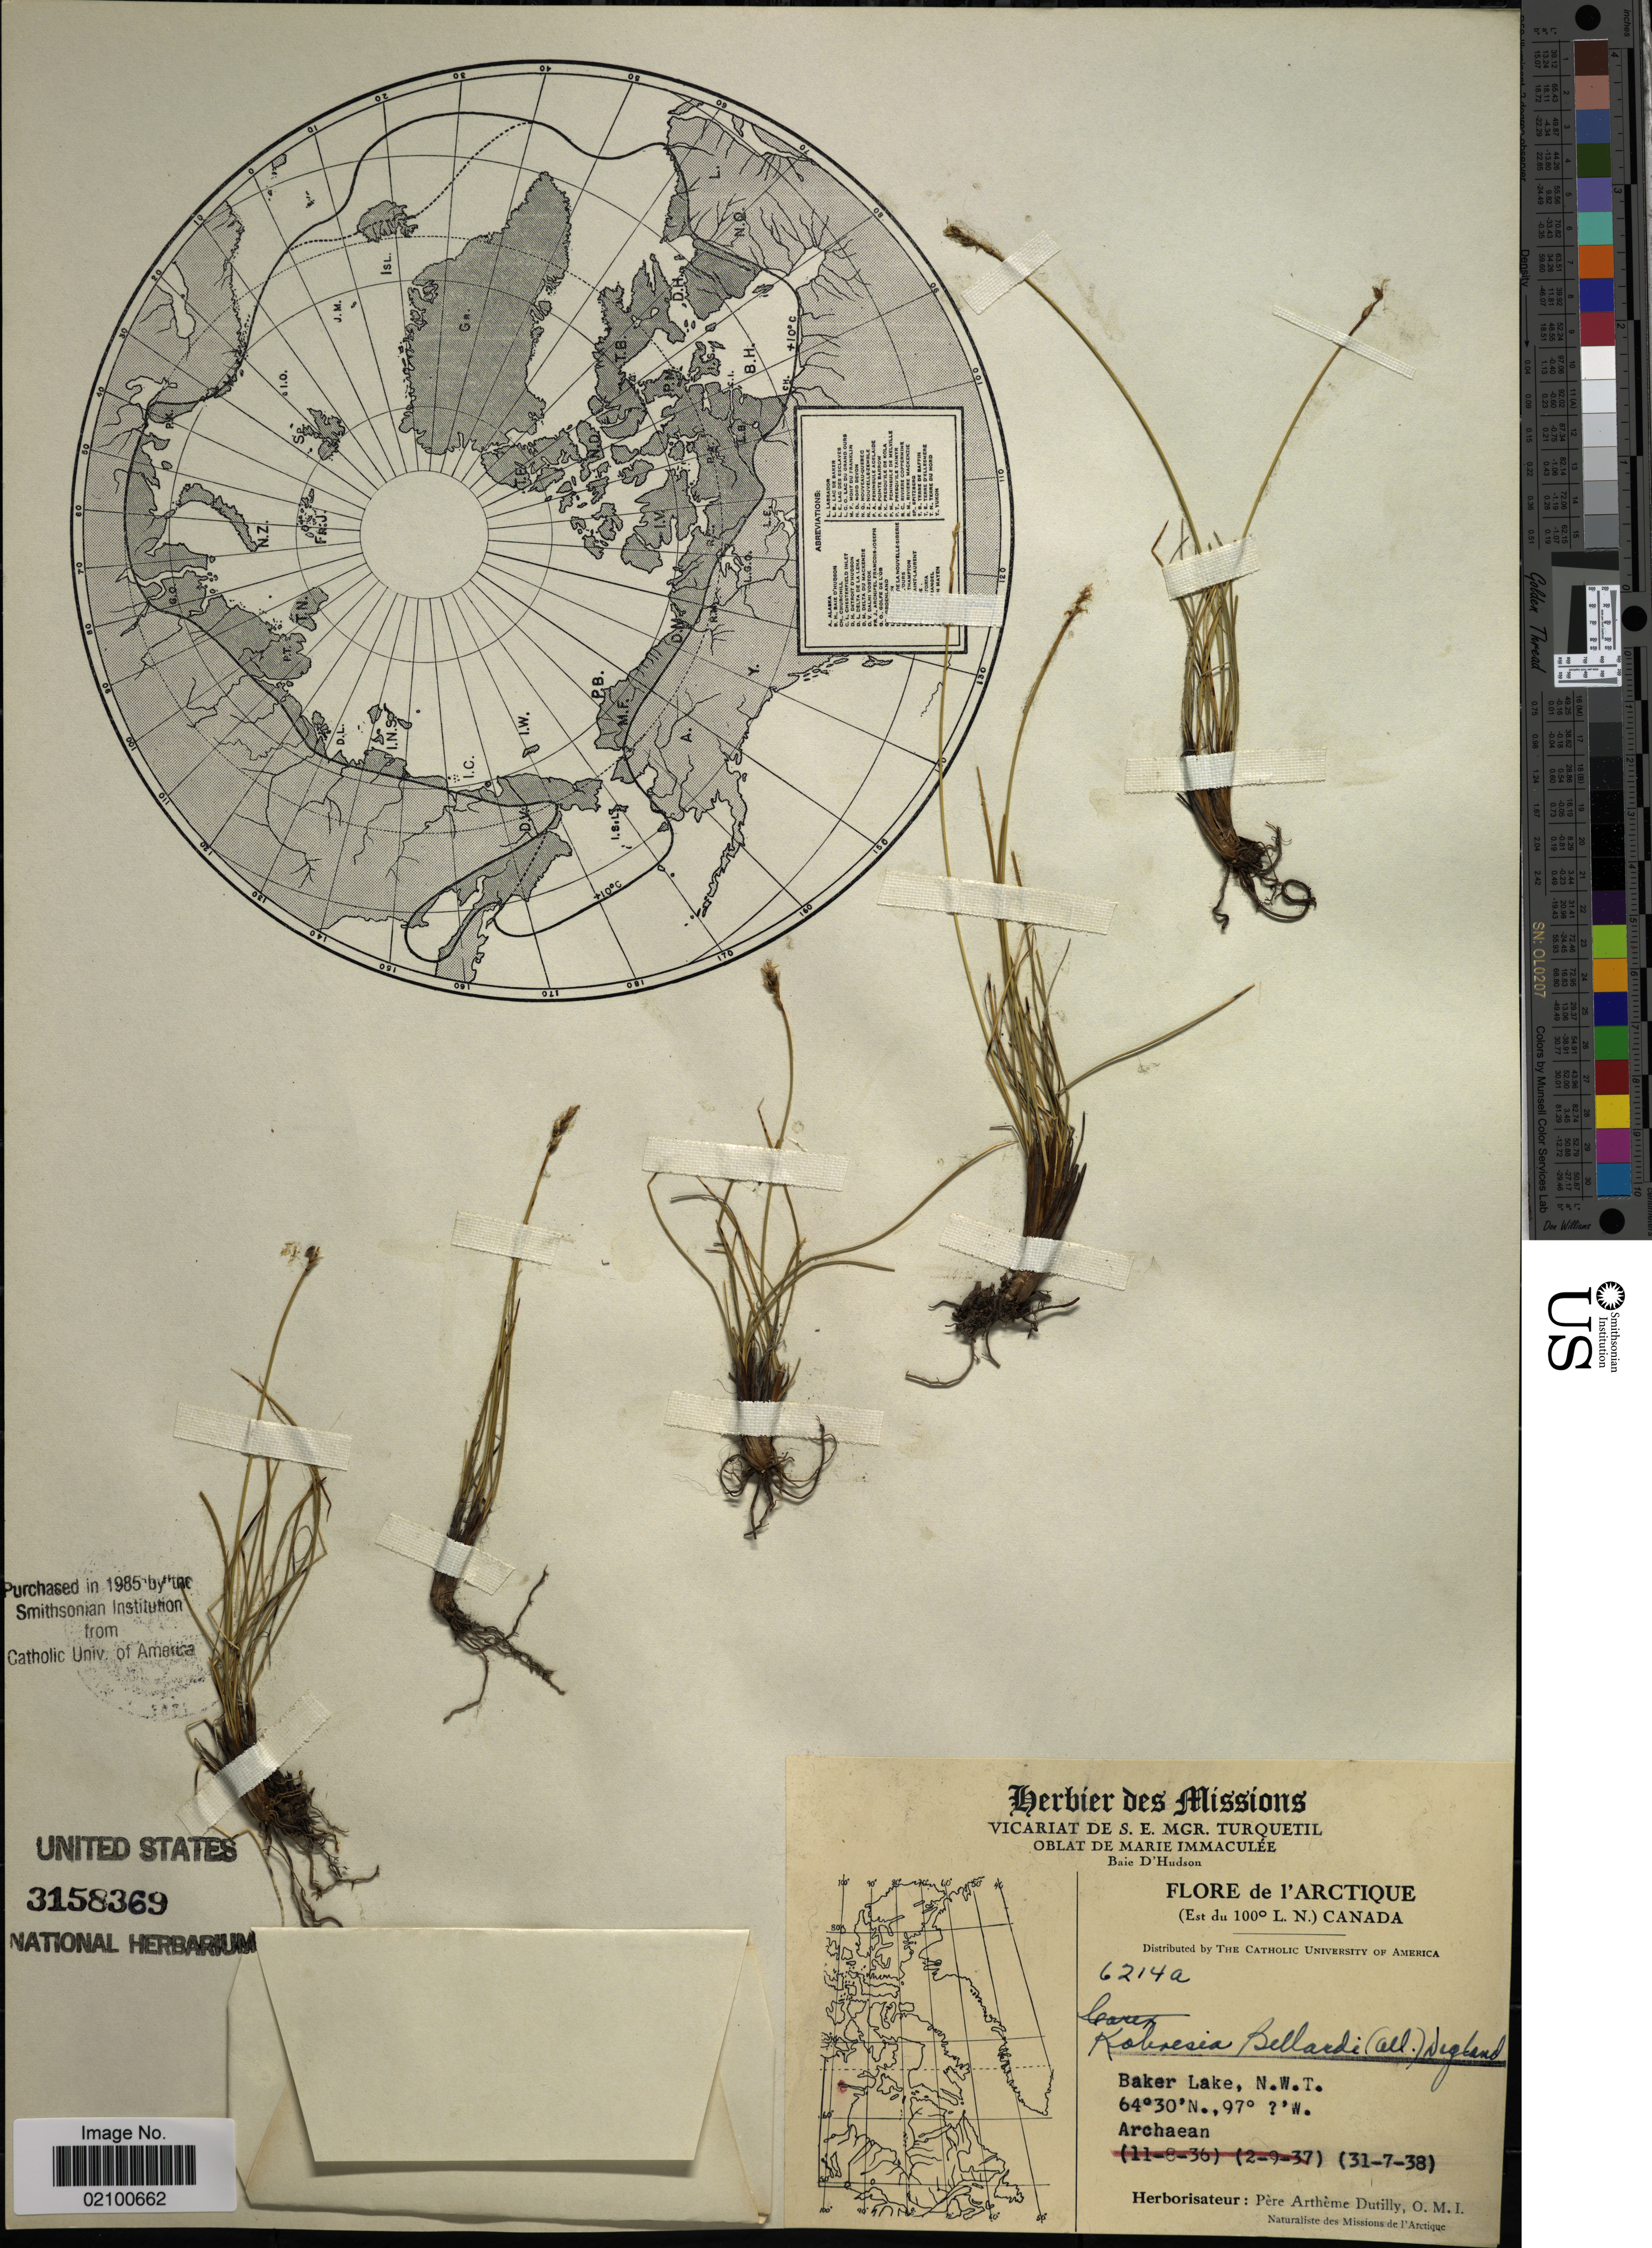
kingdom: Plantae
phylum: Tracheophyta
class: Liliopsida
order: Poales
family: Cyperaceae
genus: Carex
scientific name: Carex myosuroides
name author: Vill.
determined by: Strong, M. T., (US), Smithsonian Institution - National Museum of Natural History (UNITED STATES)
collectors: ex Herb. Pêre Arthême Dutilly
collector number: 6214a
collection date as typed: Transcribed d/m/y: 31/7/38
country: Canada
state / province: Northwest Territories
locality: Arctique, Baker Lake, N.W.T.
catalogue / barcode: US 3158369